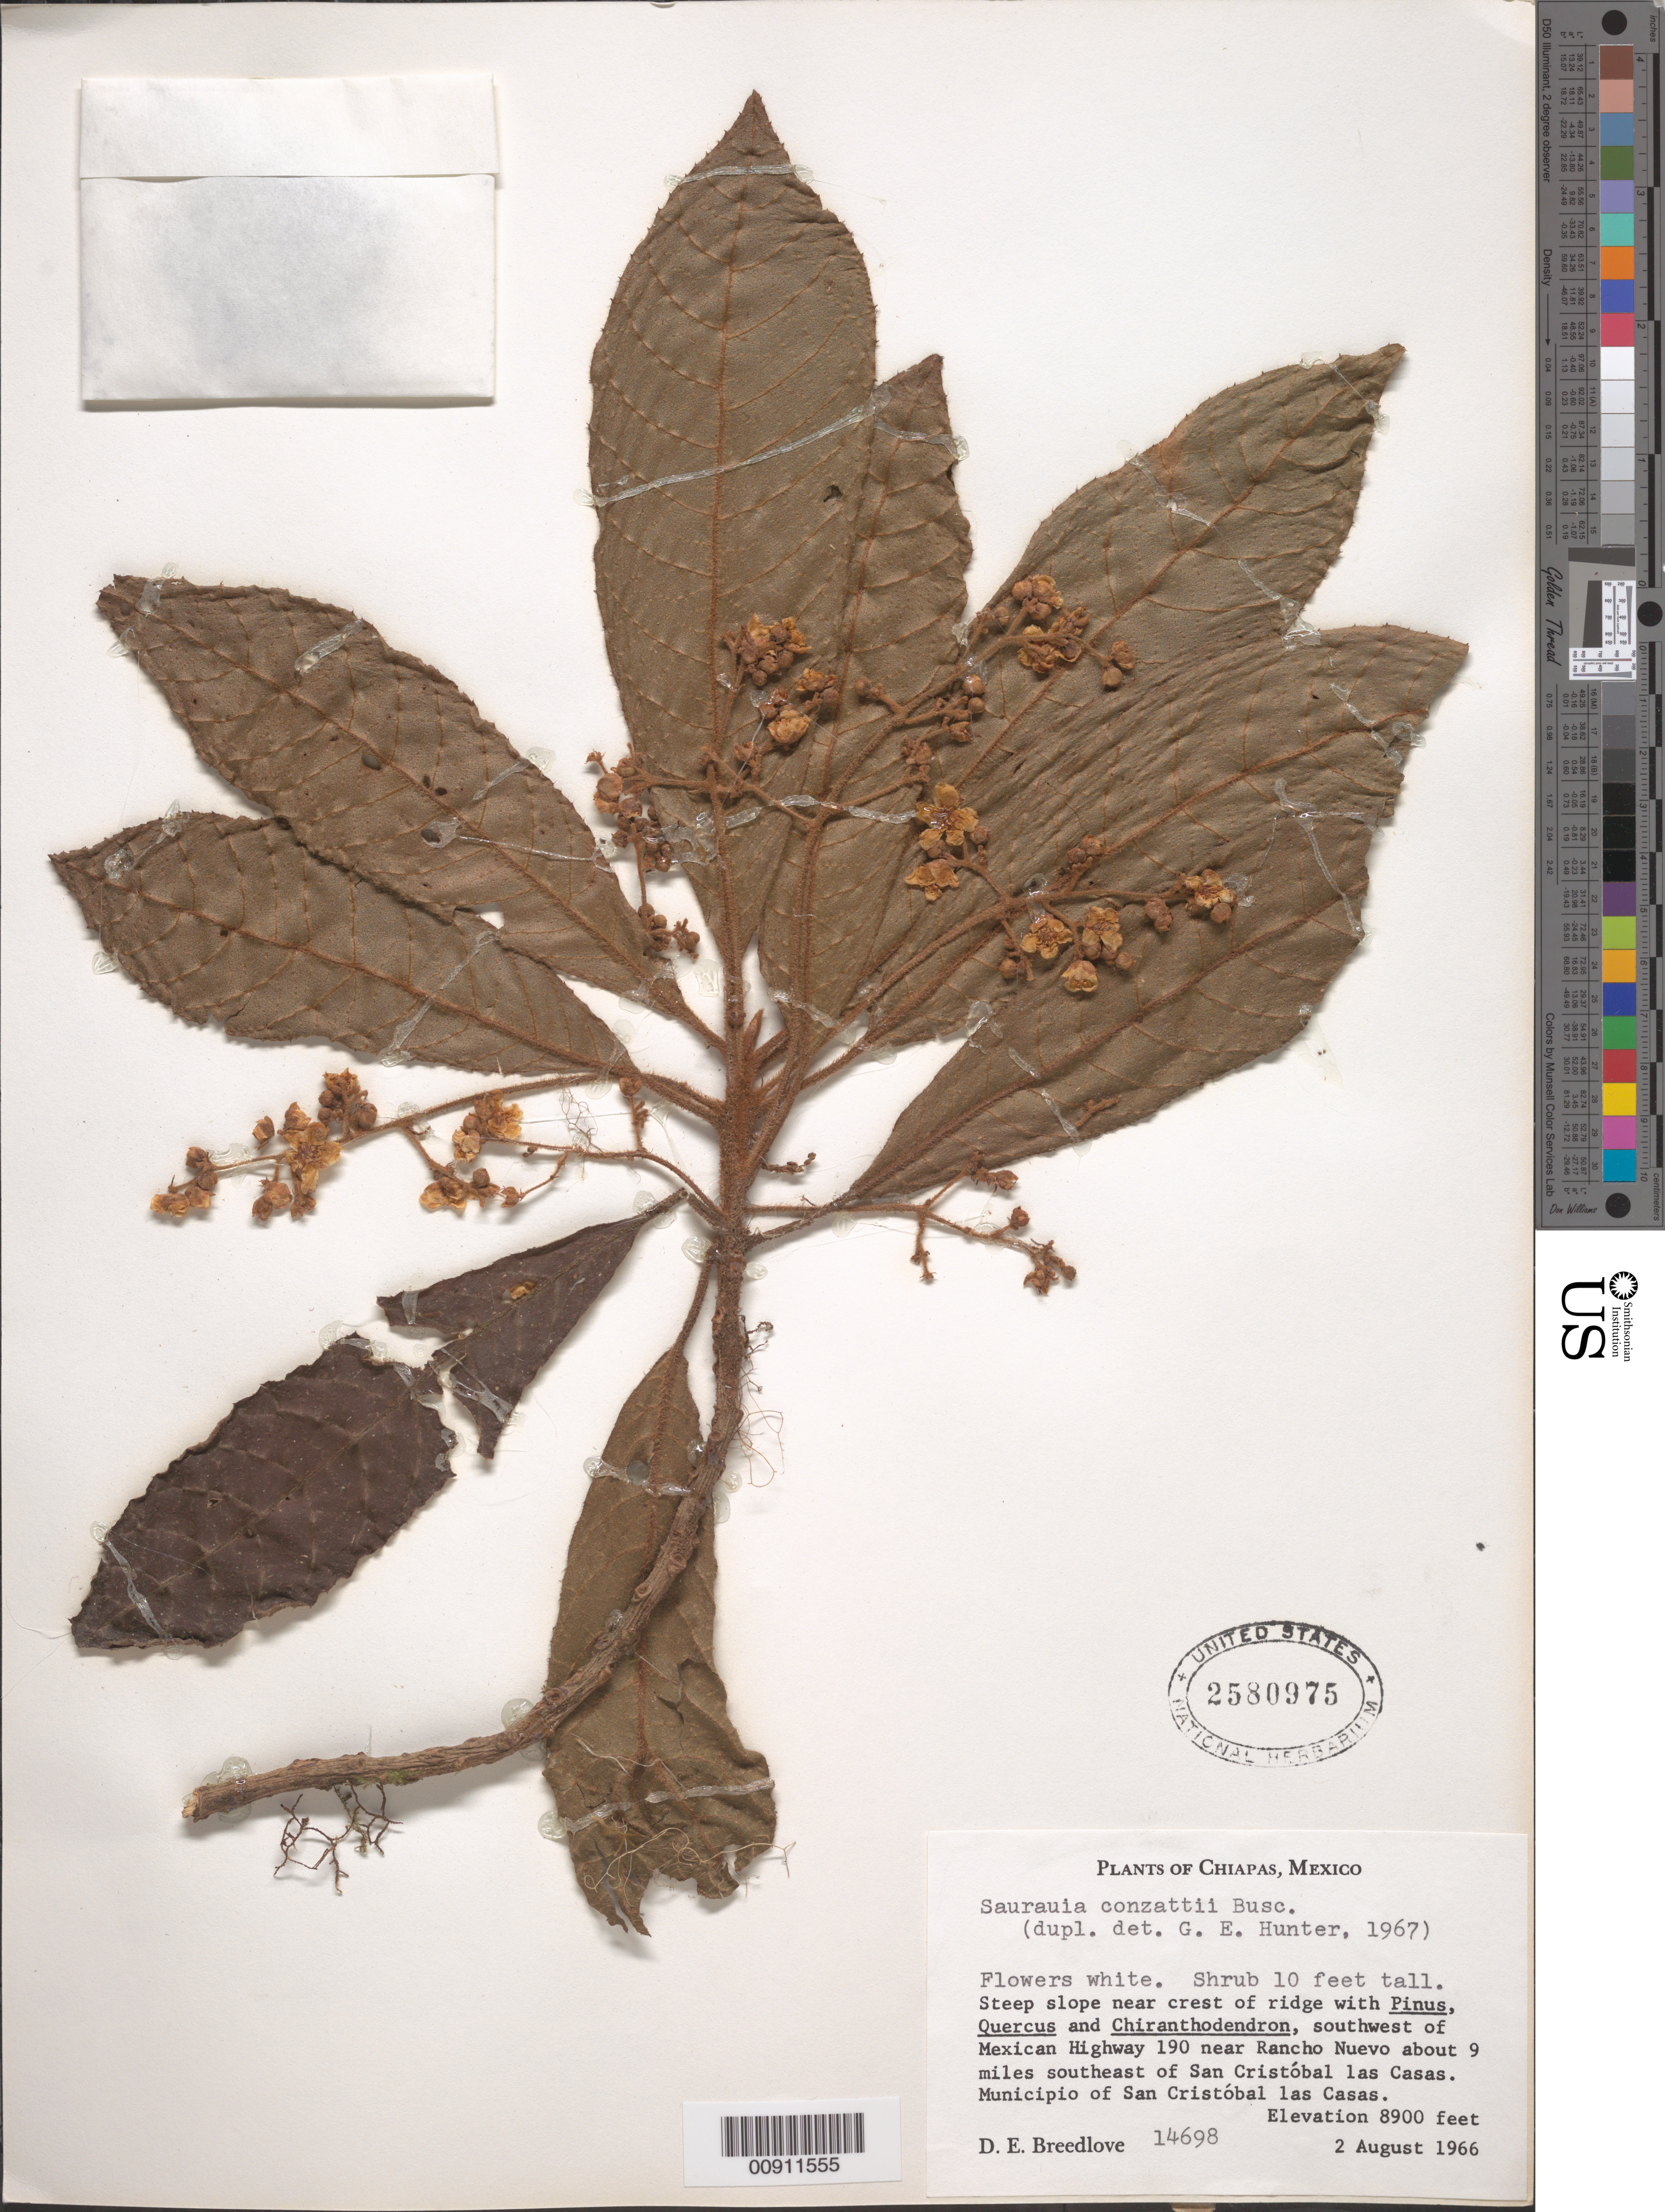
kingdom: Plantae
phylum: Tracheophyta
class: Magnoliopsida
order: Ericales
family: Actinidiaceae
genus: Saurauia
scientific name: Saurauia conzattii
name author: Buscal.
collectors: D. E. Breedlove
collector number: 14698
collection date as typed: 02 Aug 1966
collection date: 1966-08-02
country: Mexico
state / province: Chiapas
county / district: San Cristóbal de las Casas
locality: Southwest of Mexican Highway 190 near Rancho Nuevo about 9 miles southeast of San Cristóbal de las Casas. Municipio of San Cristóbal de las Casas, Chiapas.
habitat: Steep slope near crest of ridge with Pinus, Quercus and Chiranthodendron.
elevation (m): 2713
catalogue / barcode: US 2580975